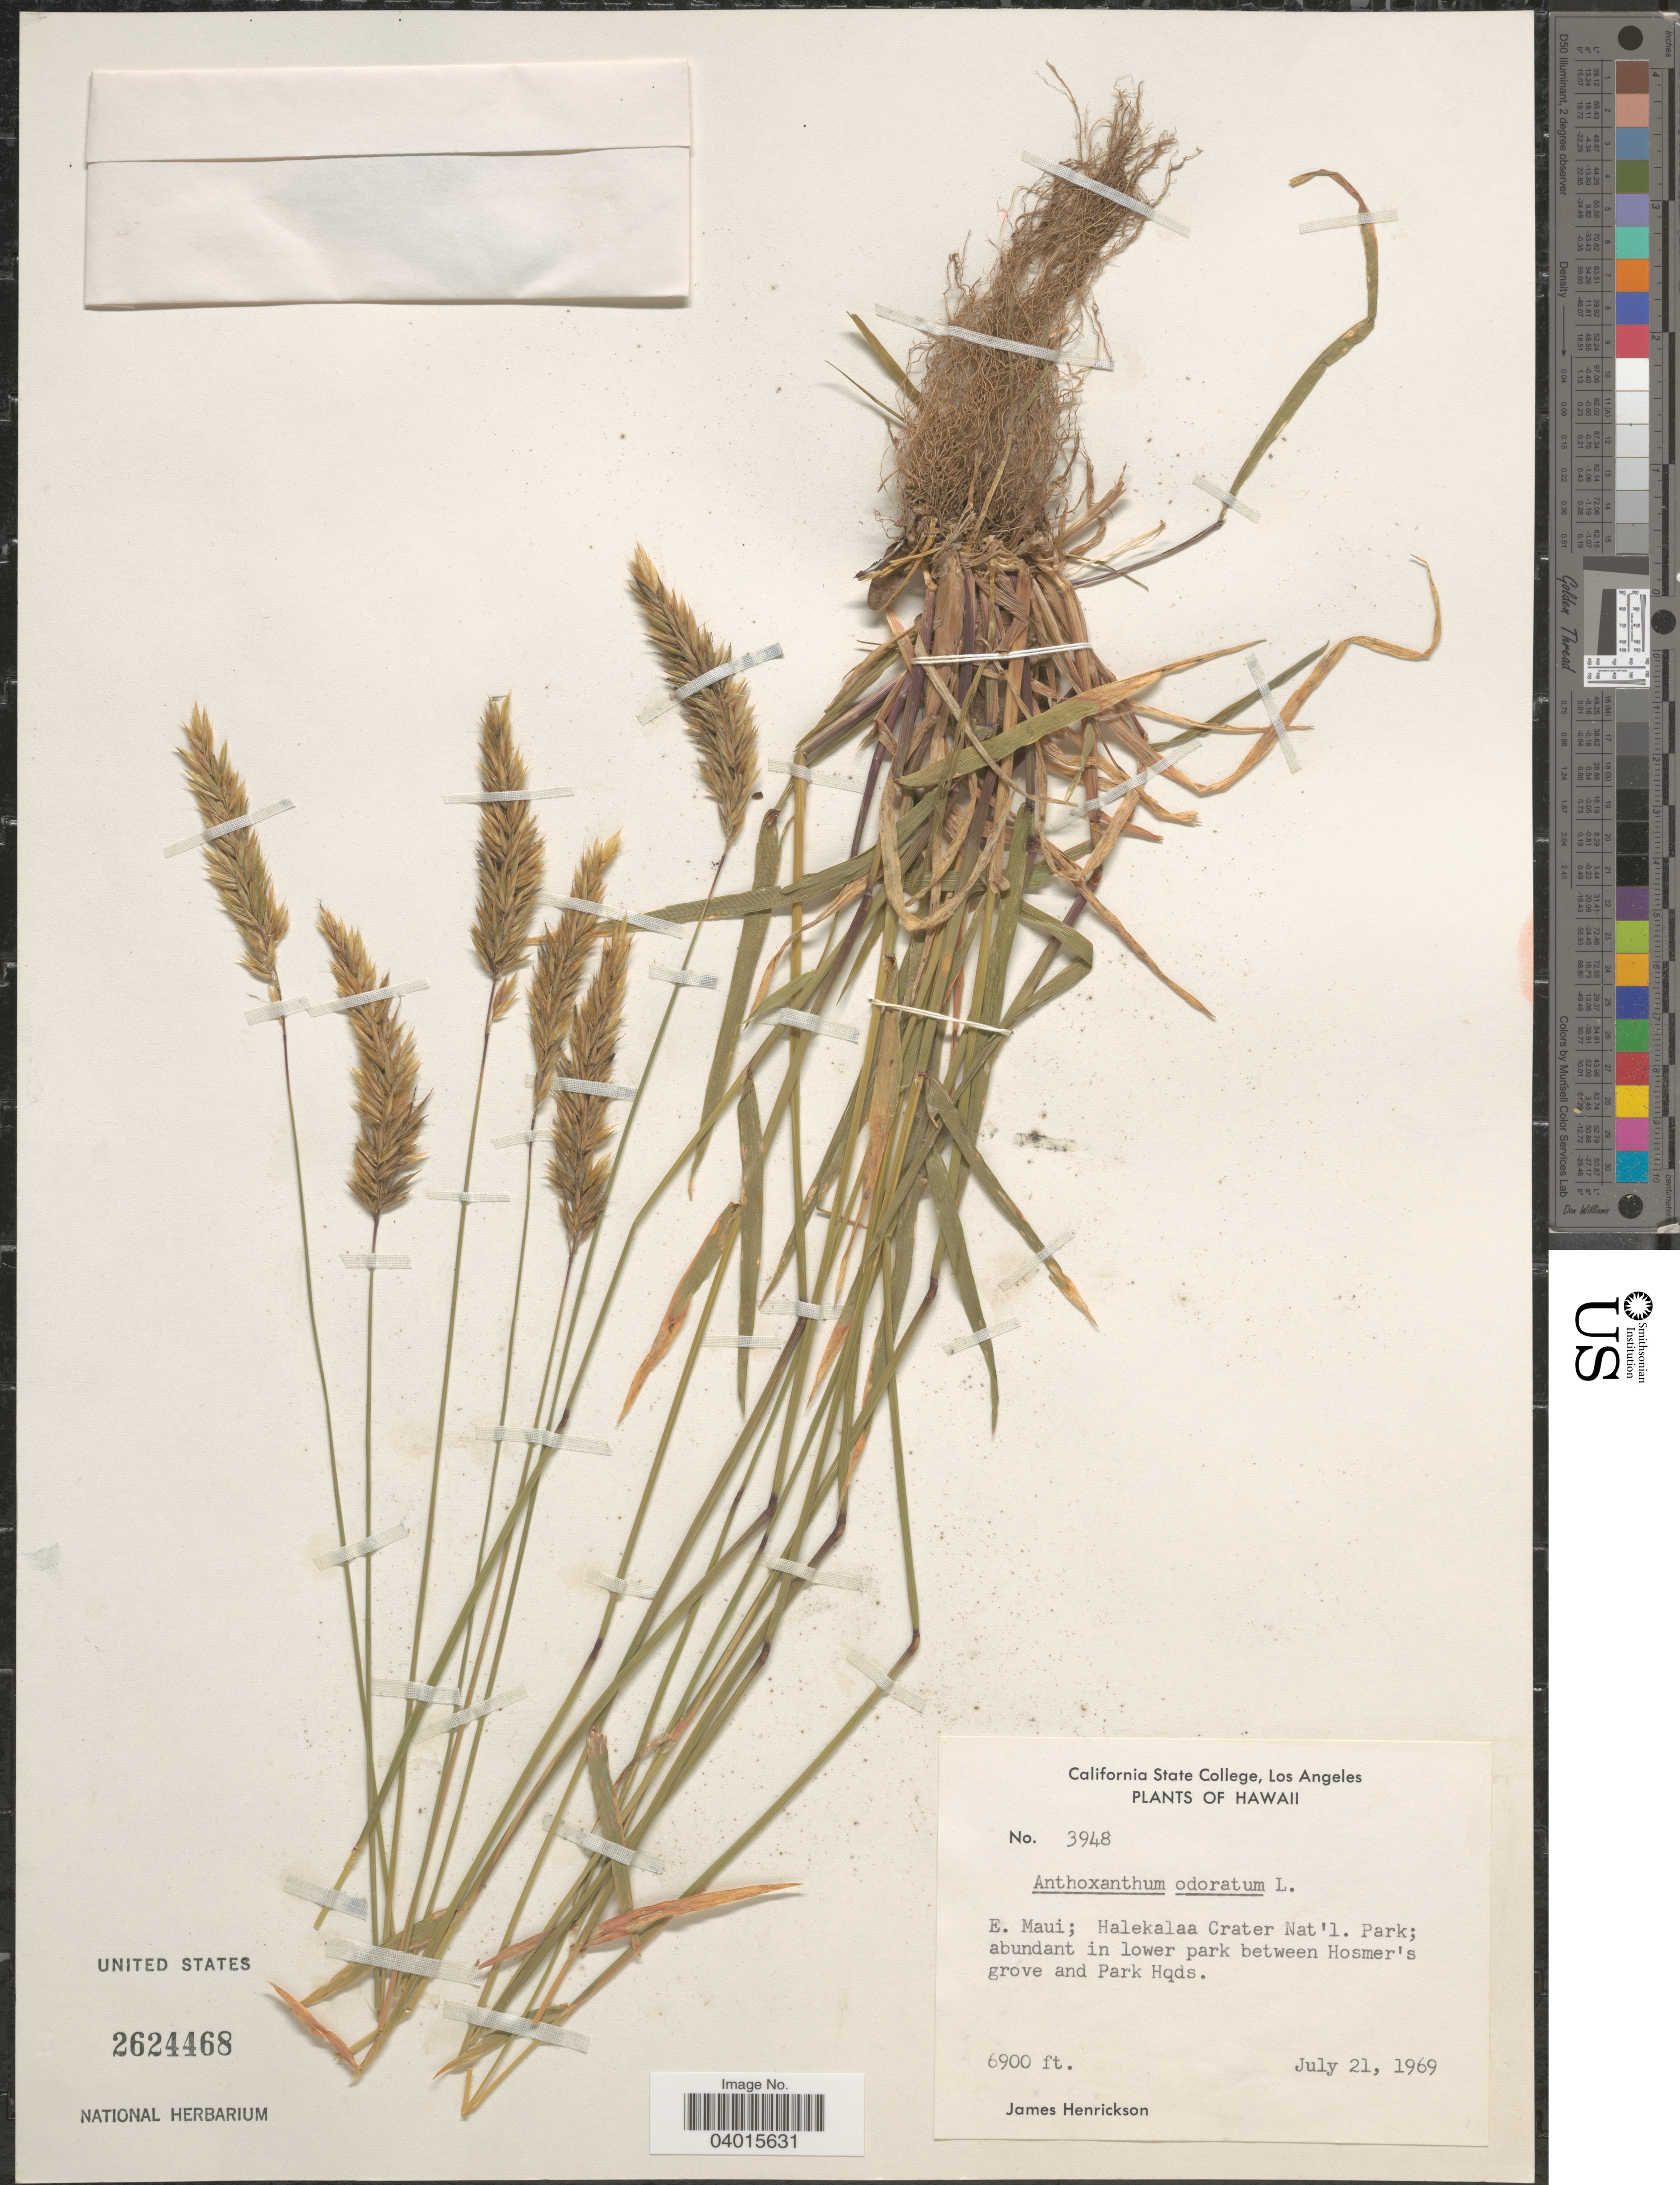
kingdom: Plantae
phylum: Tracheophyta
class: Liliopsida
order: Poales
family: Poaceae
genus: Anthoxanthum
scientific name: Anthoxanthum odoratum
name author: L.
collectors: J. S. Henrickson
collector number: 3948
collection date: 1969-07-21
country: United States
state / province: Hawaii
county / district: Maui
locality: E. Maui; Halekalaa Crater Nat'l. Park; in lower park between Hosmer's grove and Park Hqds.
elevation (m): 2103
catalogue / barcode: US 2624468